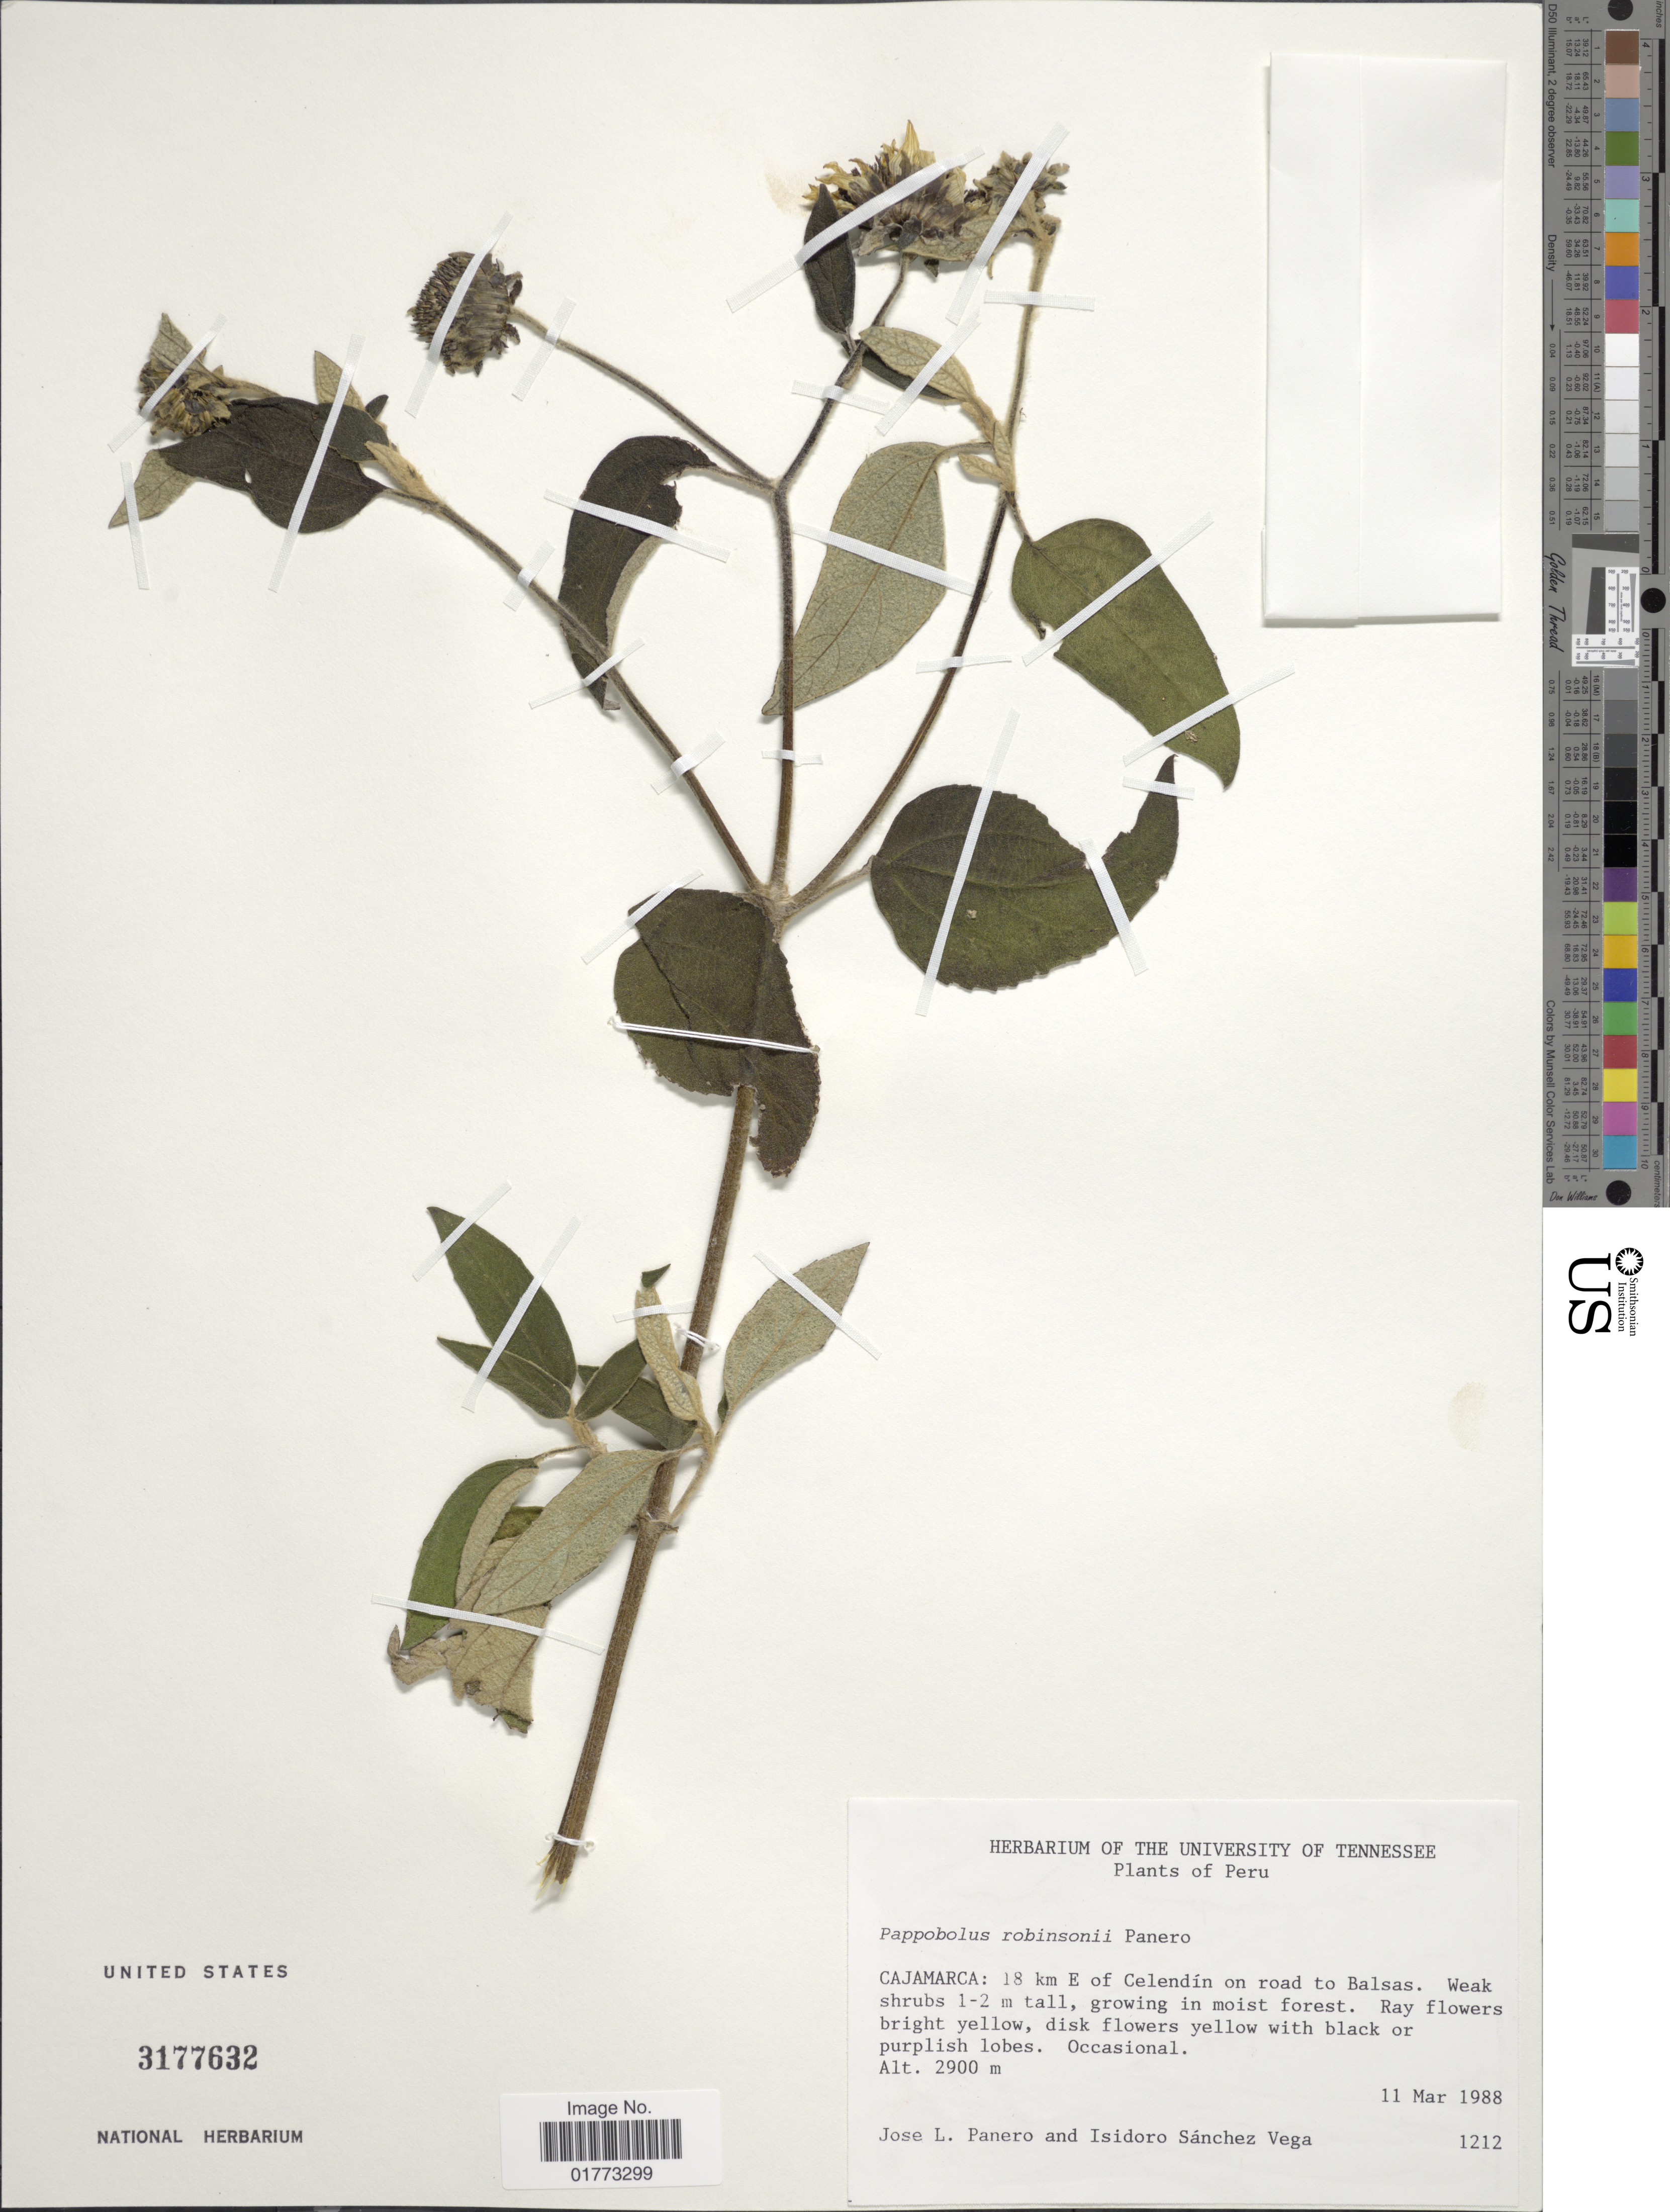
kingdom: Plantae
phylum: Tracheophyta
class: Magnoliopsida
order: Asterales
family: Asteraceae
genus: Pappobolus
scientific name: Pappobolus robinsonii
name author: Panero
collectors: J. L. Panero & I. Sánchez Vega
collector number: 1212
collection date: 1988-03-11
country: Peru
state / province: Cajamarca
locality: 18 km E of Celendín on road to Balsas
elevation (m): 2900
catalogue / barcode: US 3177632